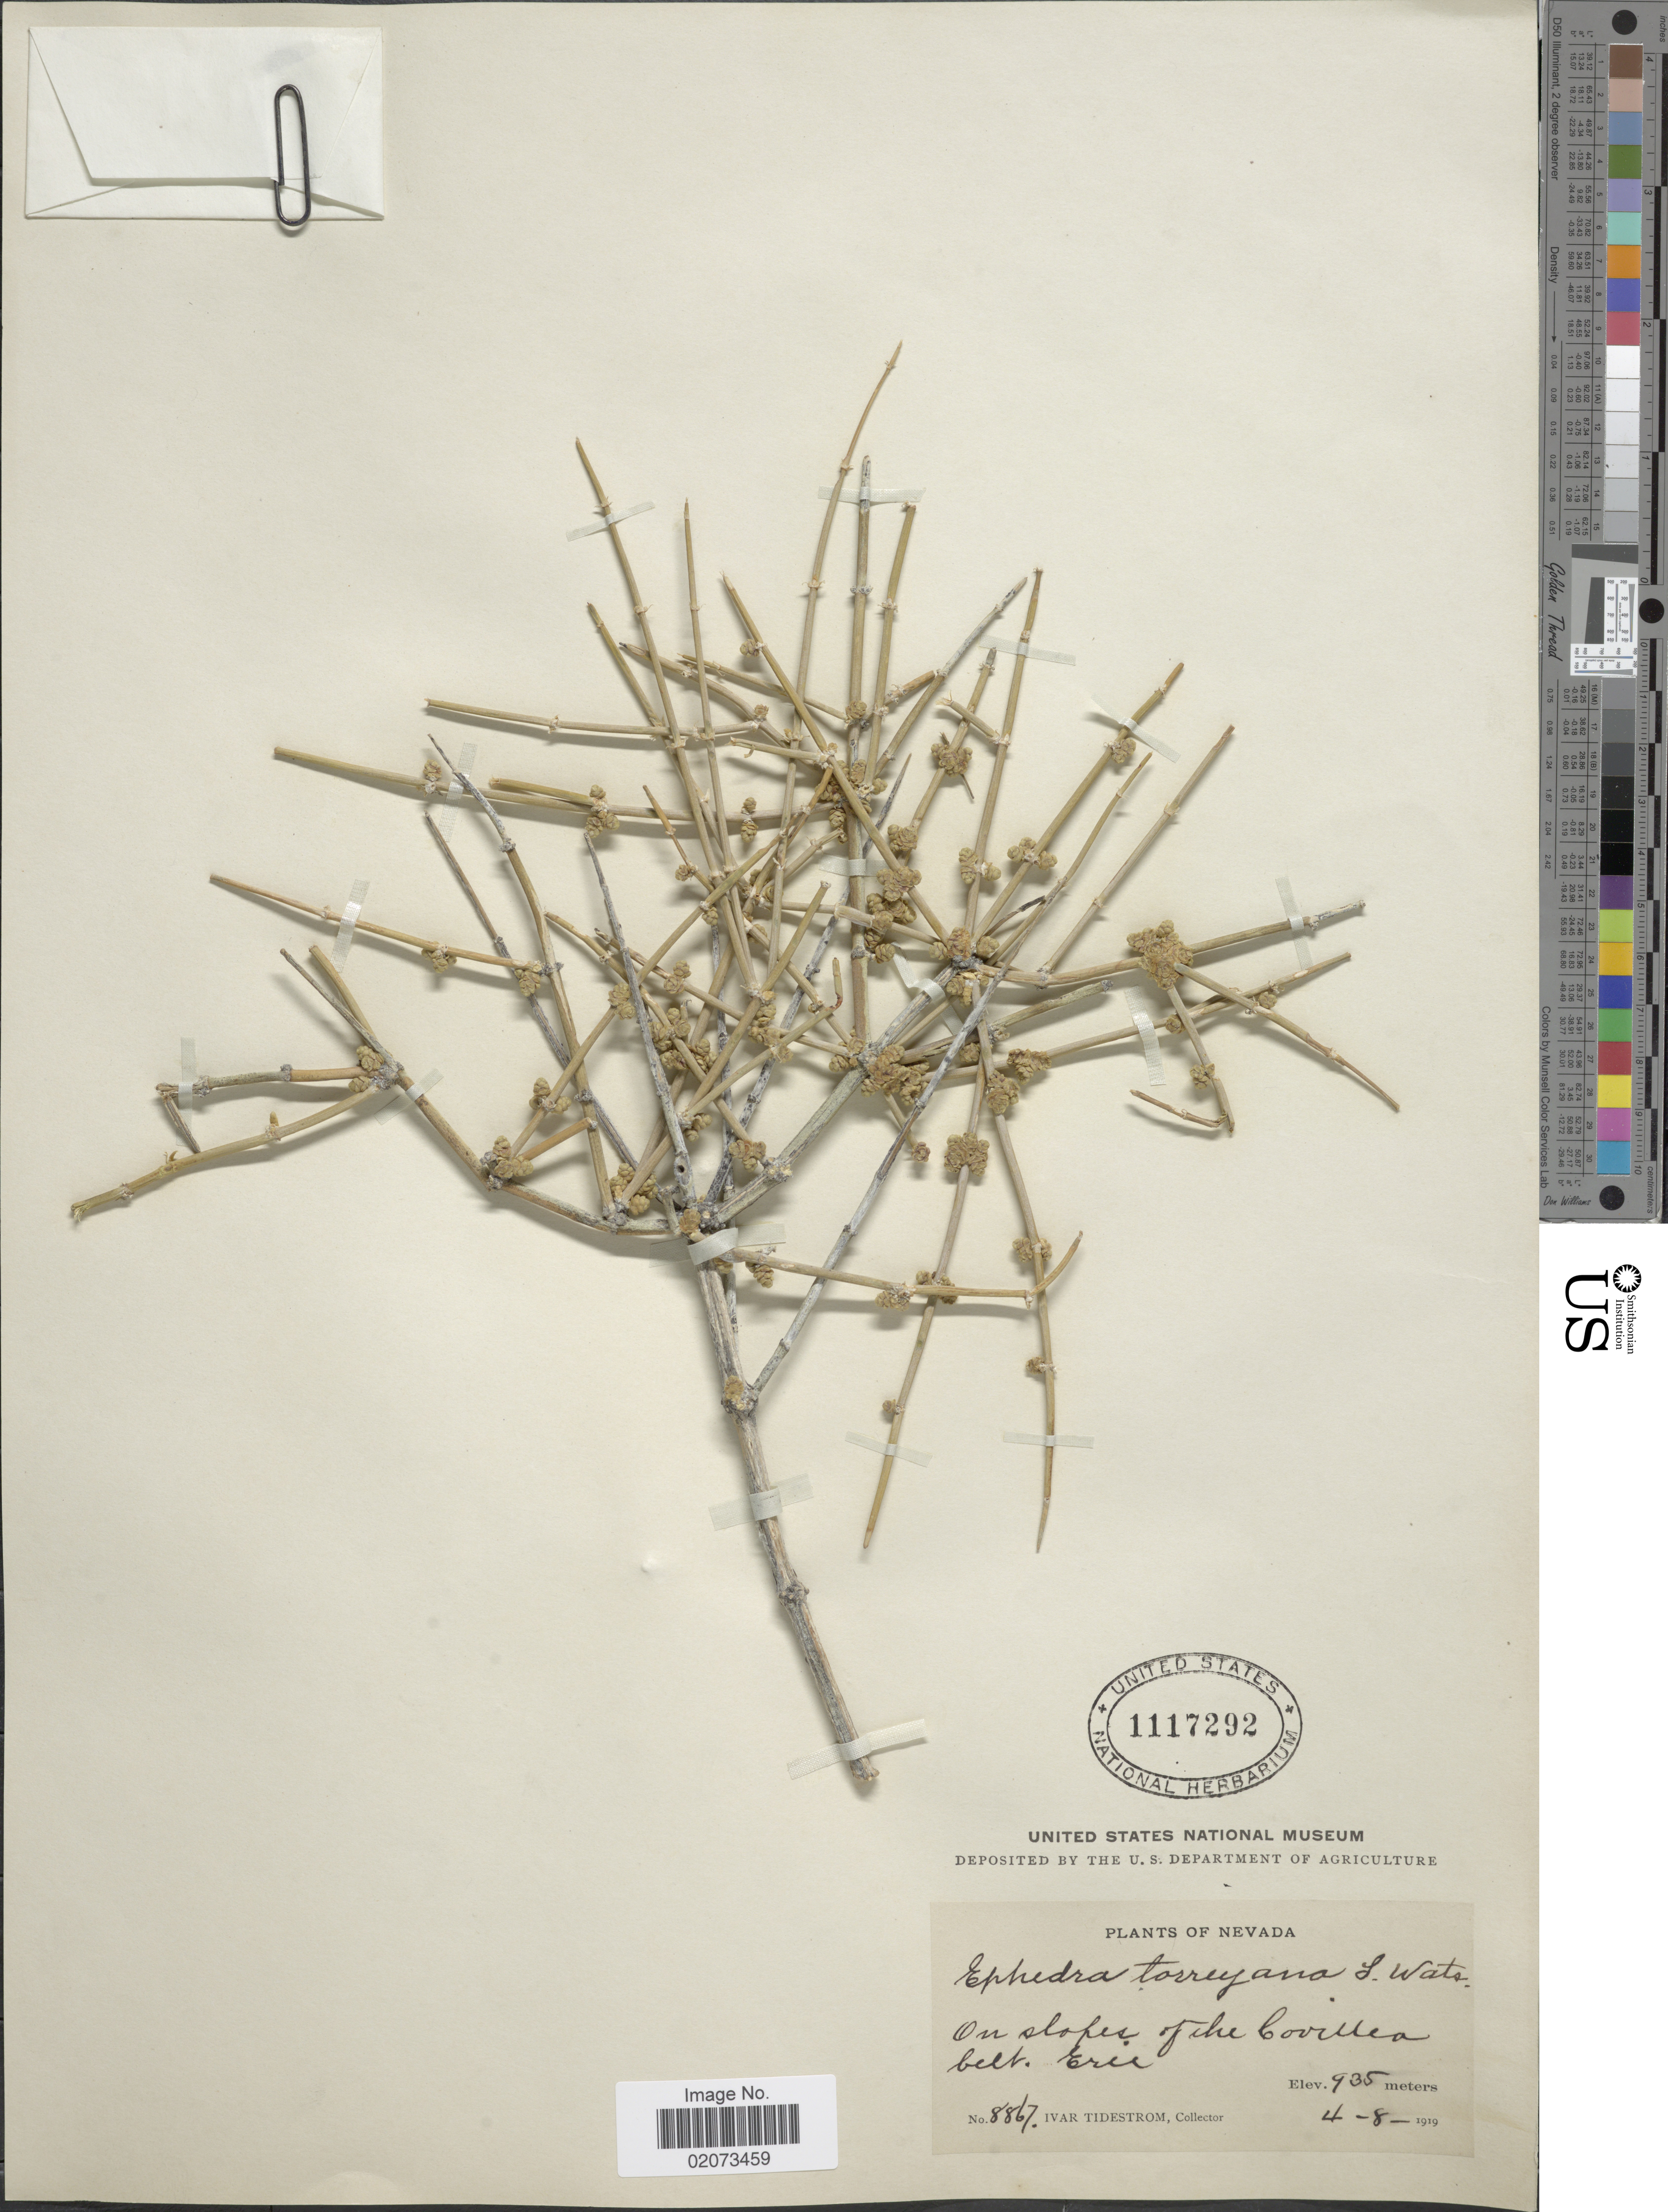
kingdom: Plantae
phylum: Tracheophyta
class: Gnetopsida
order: Ephedrales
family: Ephedraceae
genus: Ephedra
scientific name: Ephedra torreyana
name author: S. Watson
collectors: I. F. Tidestrom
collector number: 8867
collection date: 1919-08-04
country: United States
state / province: Nevada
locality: Nevada, On slopes of the Covillea belt.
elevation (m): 935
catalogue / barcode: US 1117292